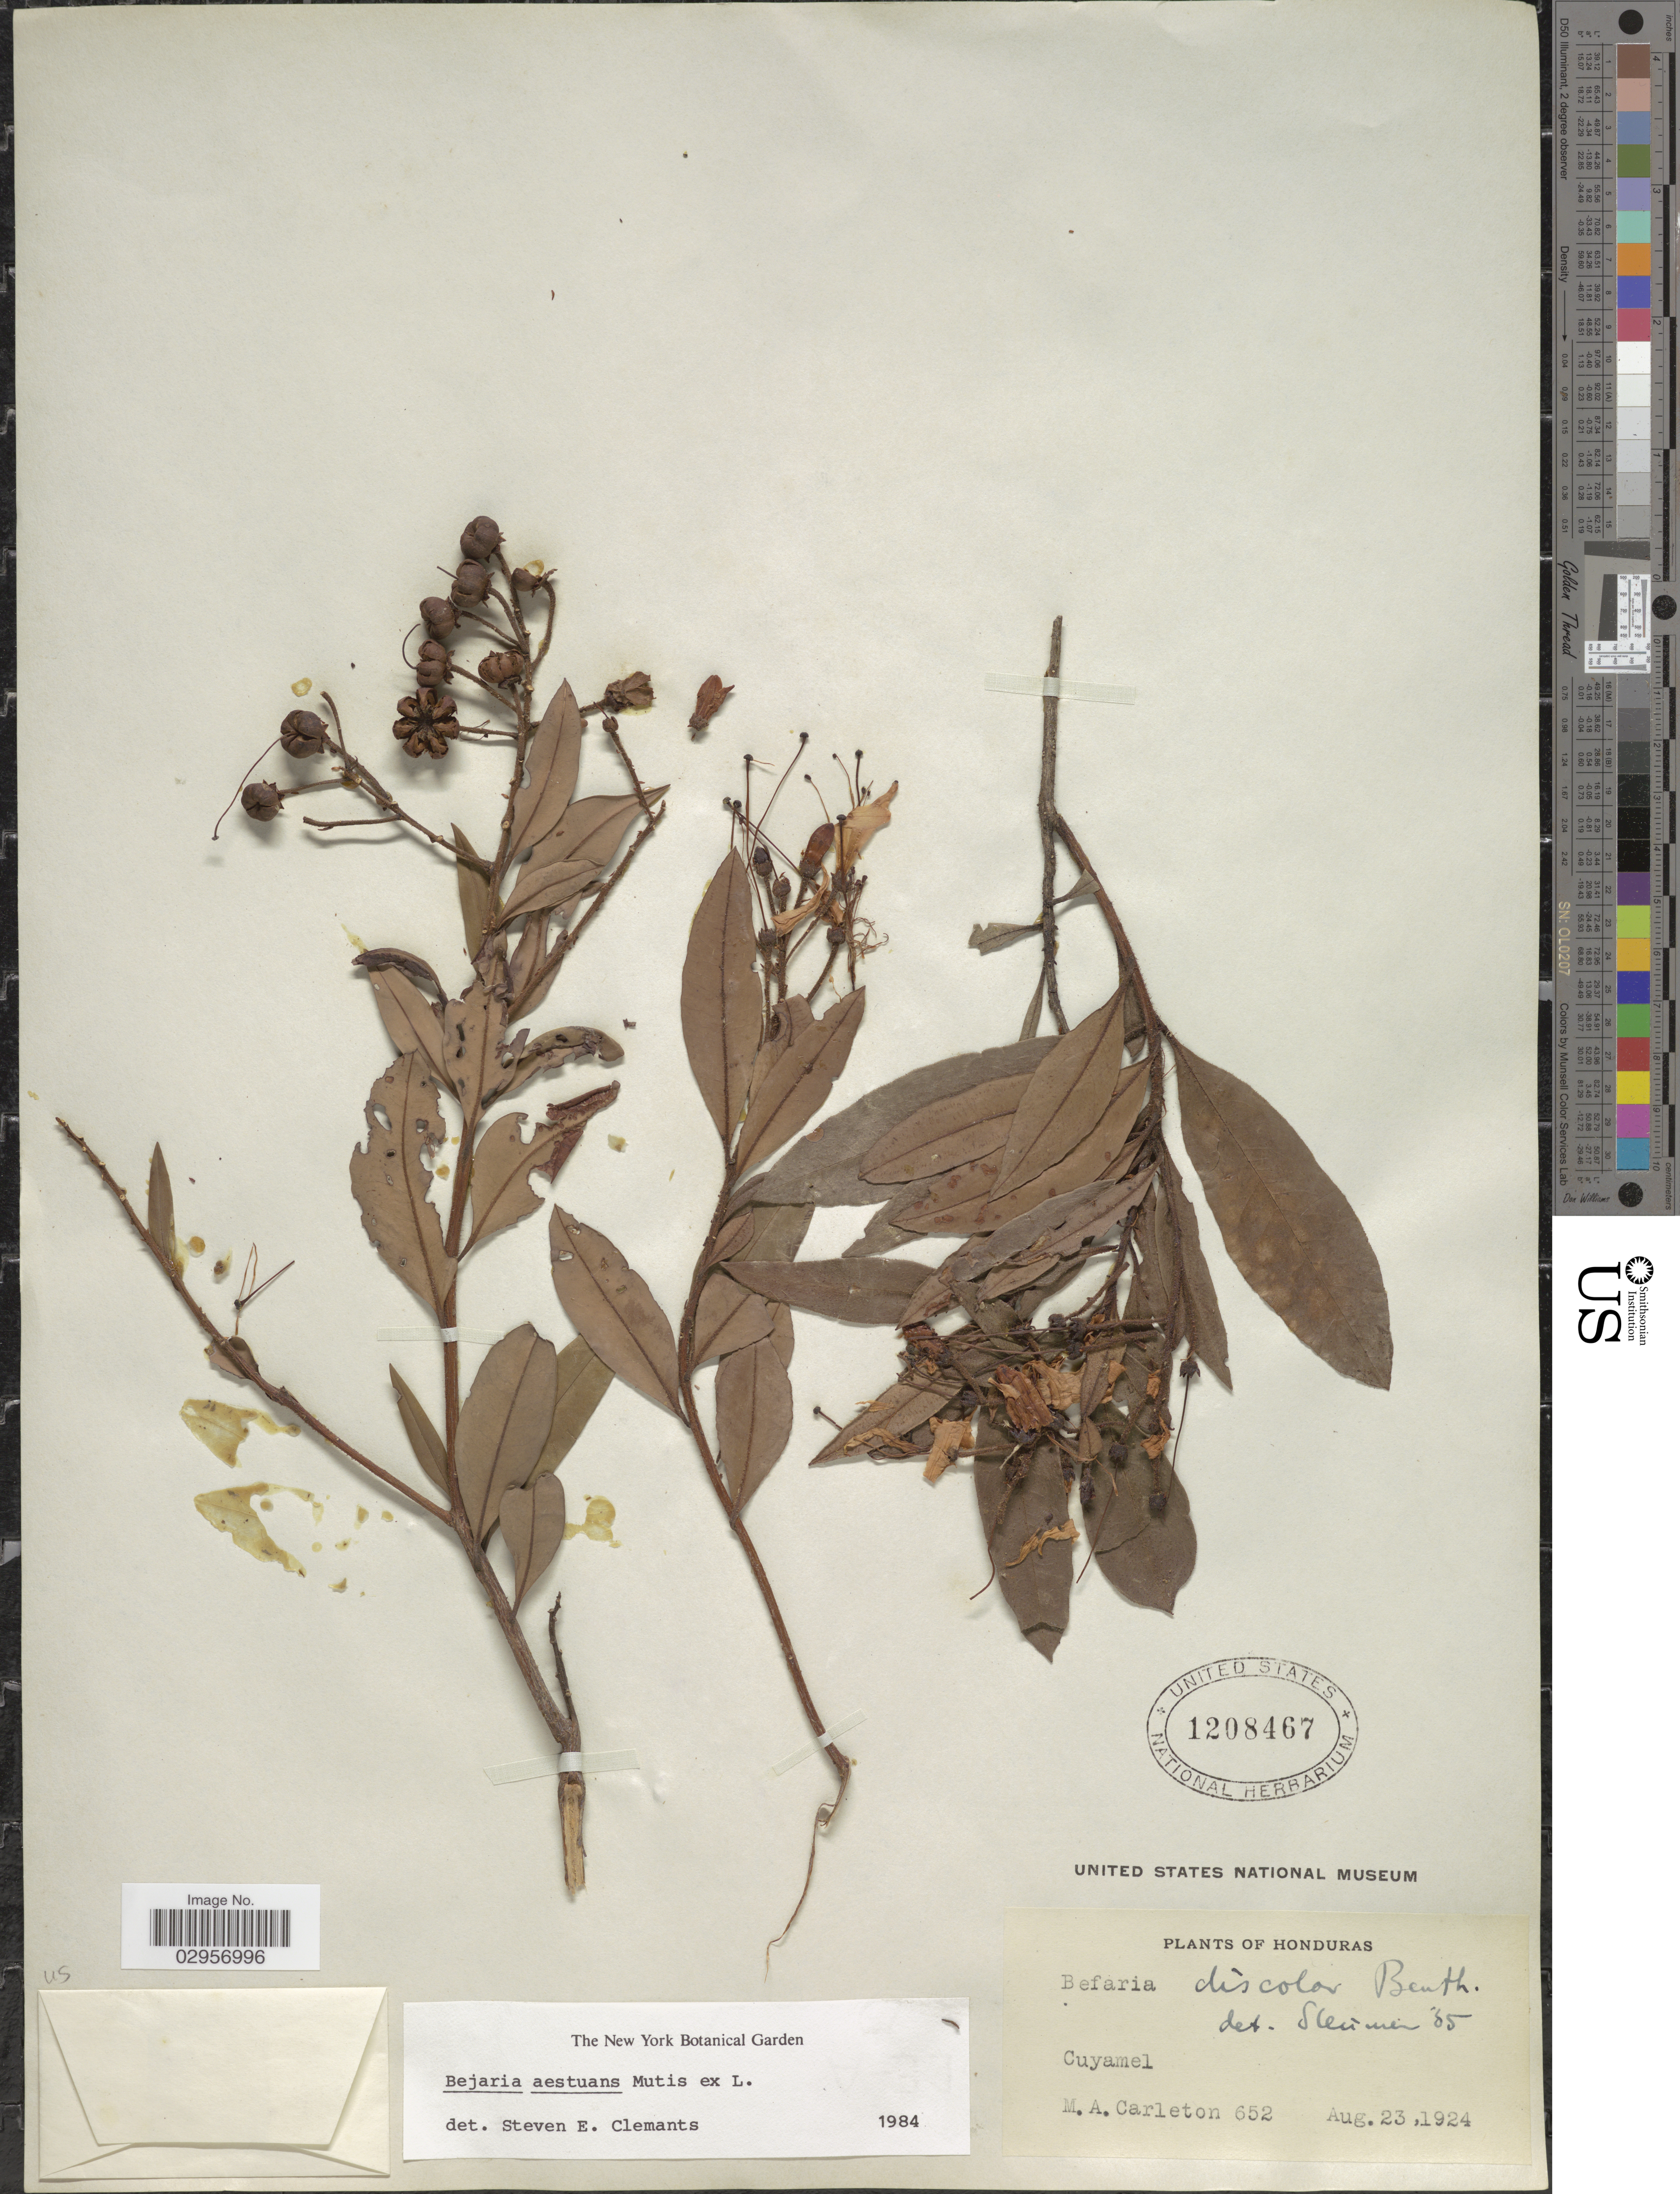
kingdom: Plantae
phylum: Tracheophyta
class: Magnoliopsida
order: Ericales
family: Ericaceae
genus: Befaria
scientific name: Befaria aestuans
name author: Mutis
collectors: M. A. Carleton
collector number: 652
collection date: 1924-08-23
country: Honduras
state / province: Cortés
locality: Cuyamel.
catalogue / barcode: US 1208467